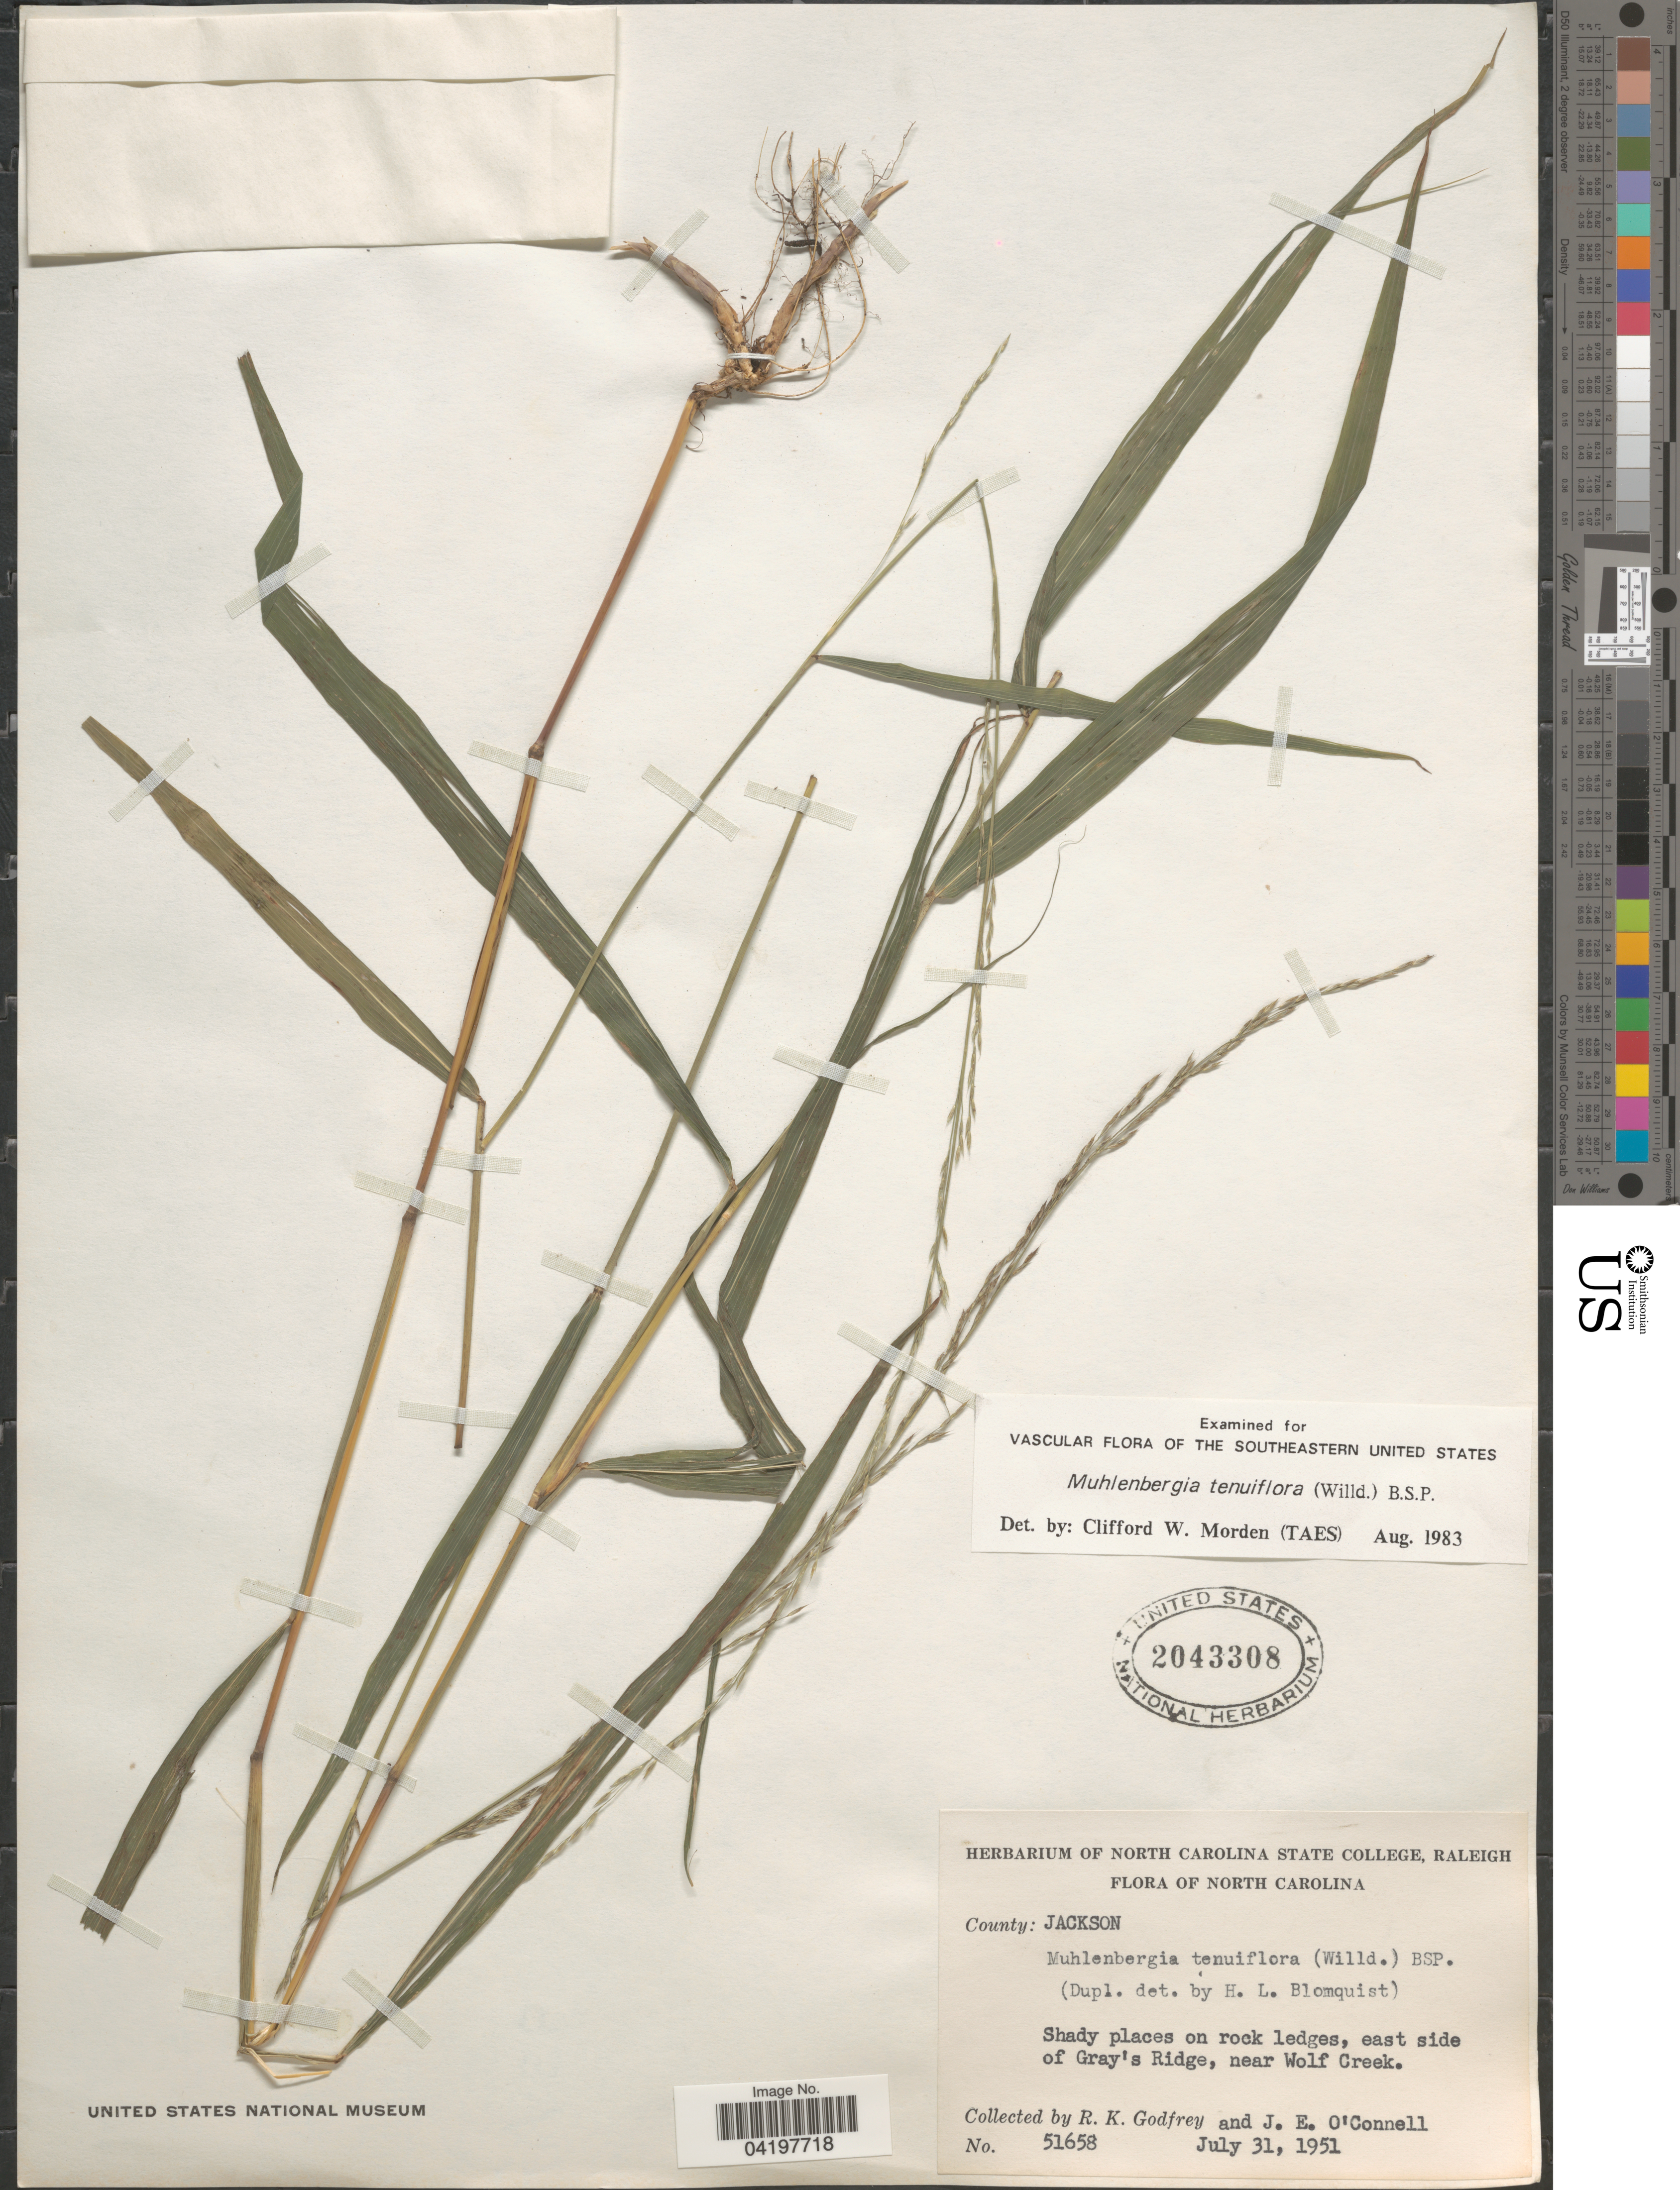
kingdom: Plantae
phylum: Tracheophyta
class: Liliopsida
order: Poales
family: Poaceae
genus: Muhlenbergia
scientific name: Muhlenbergia tenuiflora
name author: (Willd.) Britton, Stearns & Poggenb.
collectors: R. K. Godfrey & J. O'Connell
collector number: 51658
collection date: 1951-07-31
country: United States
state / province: North Carolina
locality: County: Jackson. Shady places on rock ledges, east side of Gray's Ridge, near Wolf Creek.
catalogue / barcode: US 2043308